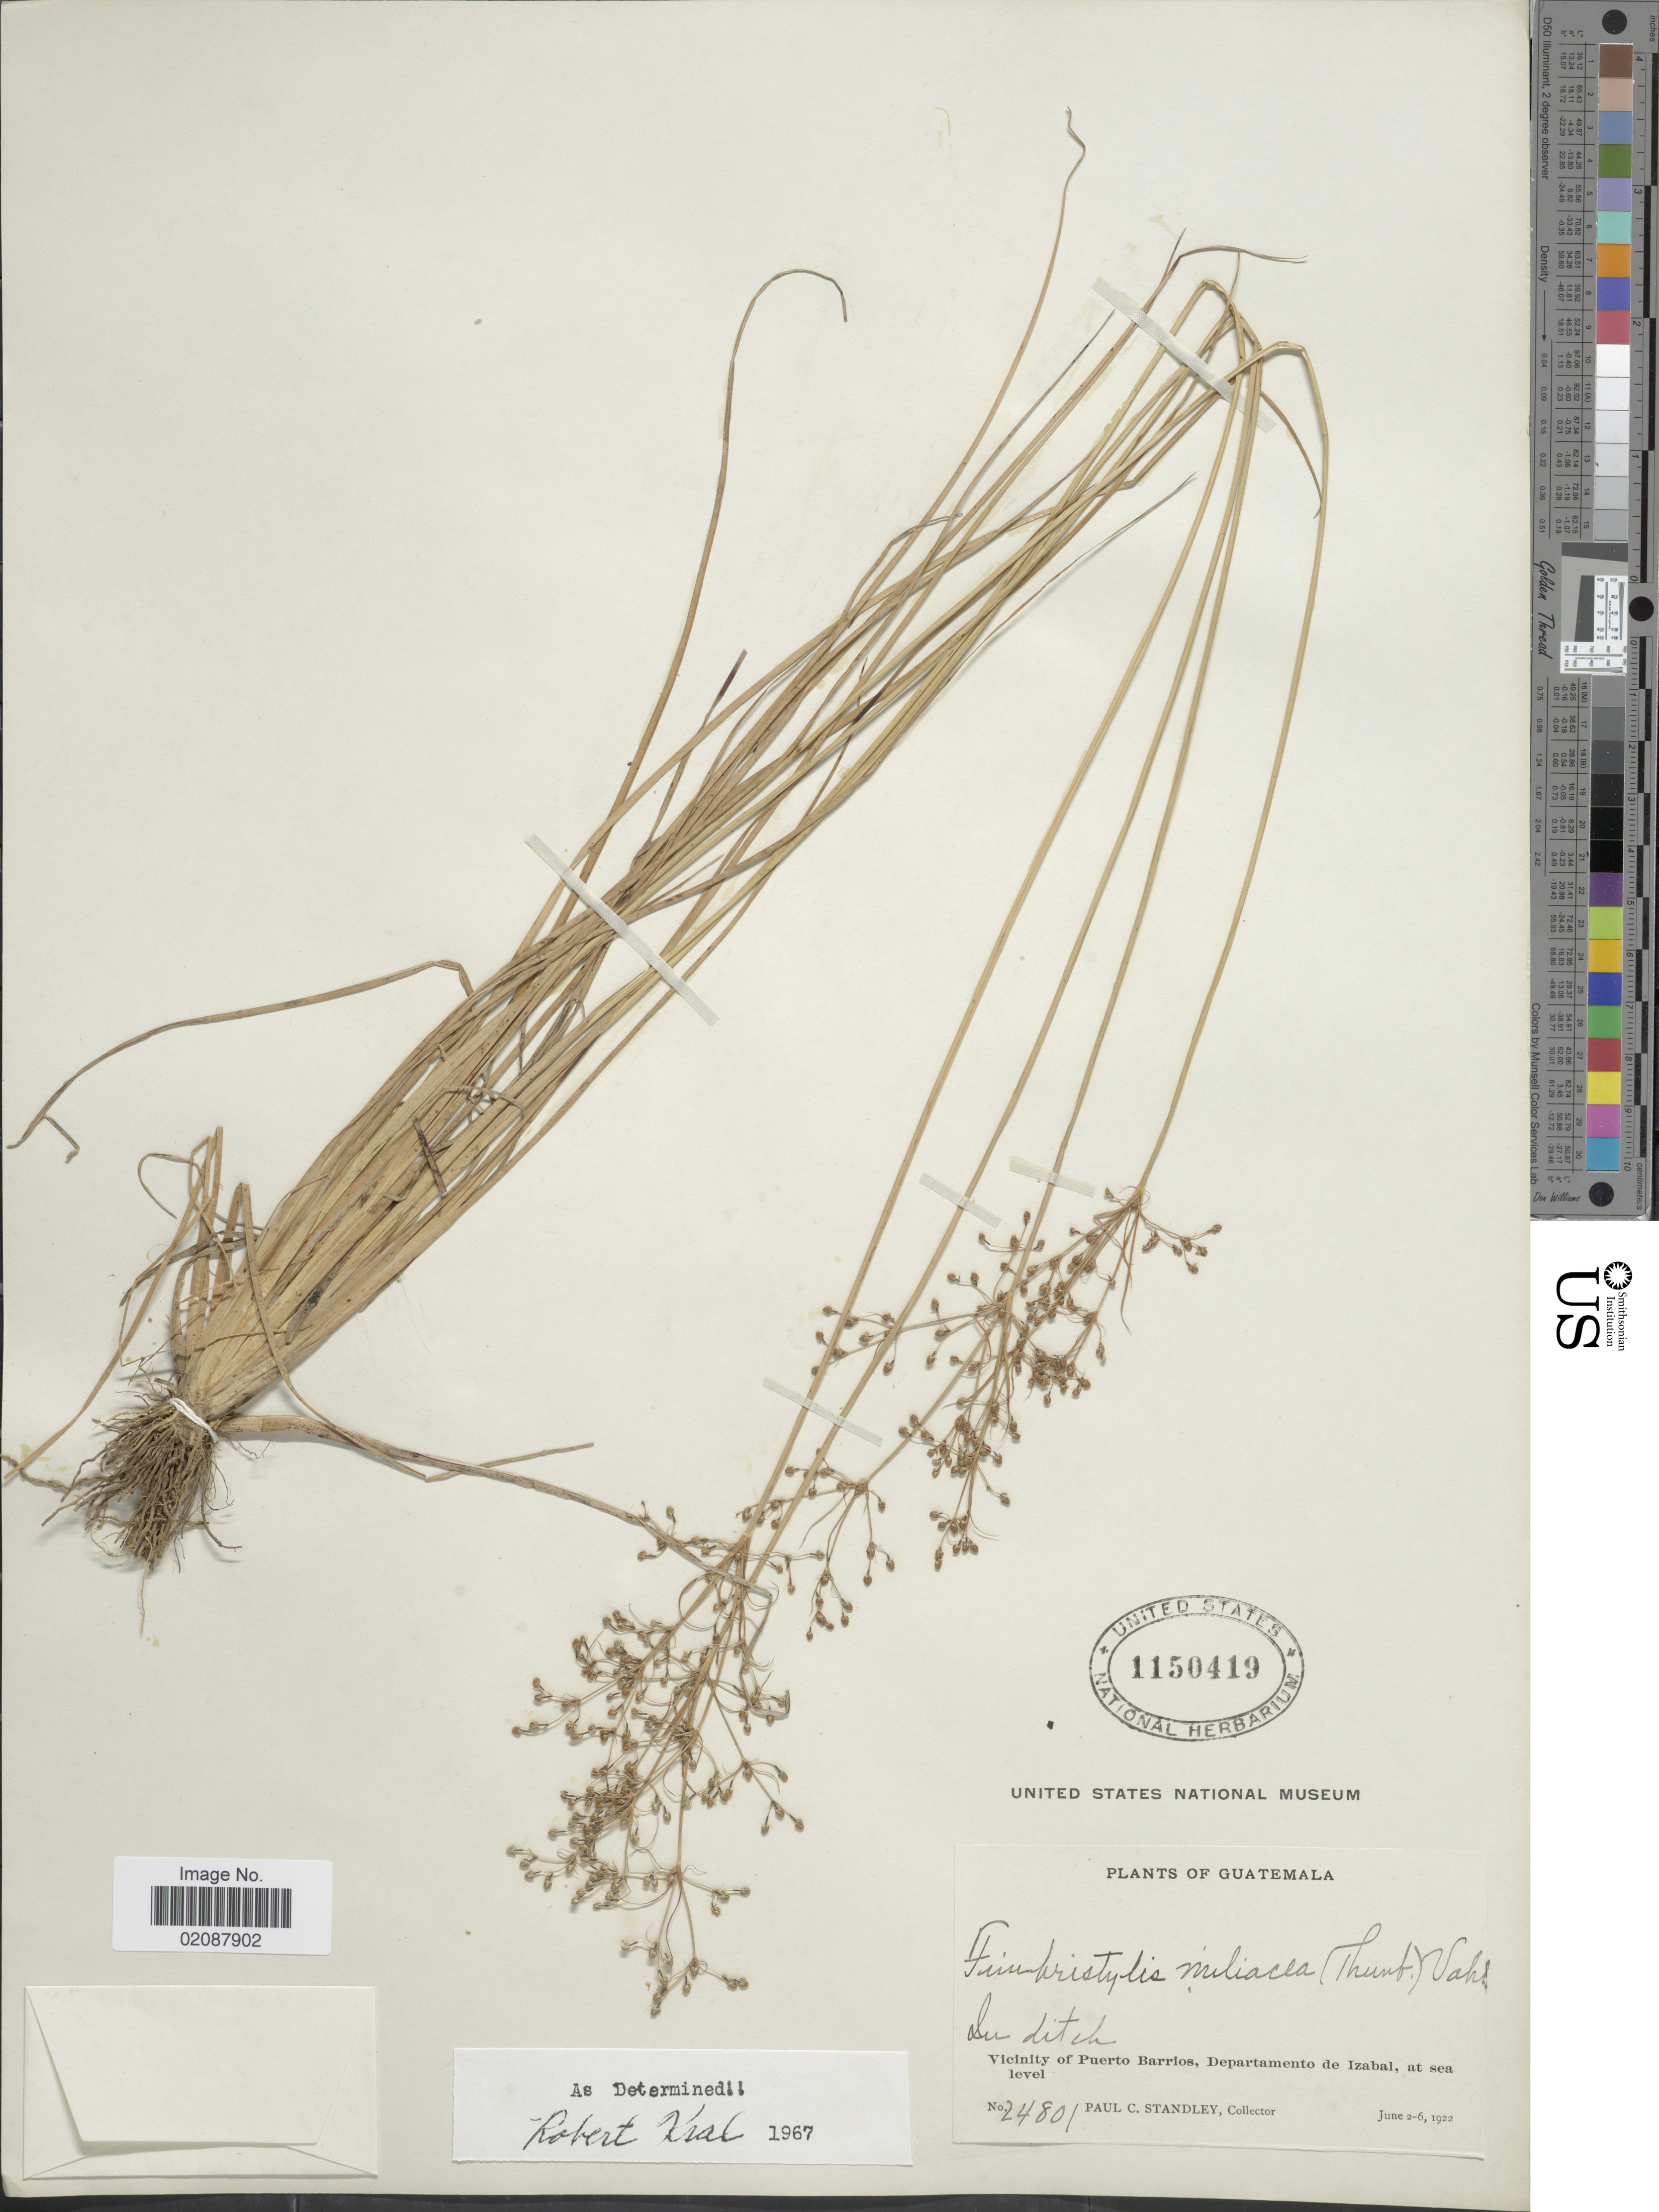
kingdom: Plantae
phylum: Tracheophyta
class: Liliopsida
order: Poales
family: Cyperaceae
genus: Fimbristylis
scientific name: Fimbristylis littoralis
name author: Gaudich.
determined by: Strong, M. T., (US), Smithsonian Institution - National Museum of Natural History (UNITED STATES)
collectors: P. C. Standley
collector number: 24801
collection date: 1922-06-02/1922-06-06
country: Guatemala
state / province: Izabal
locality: Vicinity of Puerto Barrios, Departamento de Izabal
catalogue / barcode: US 1150419